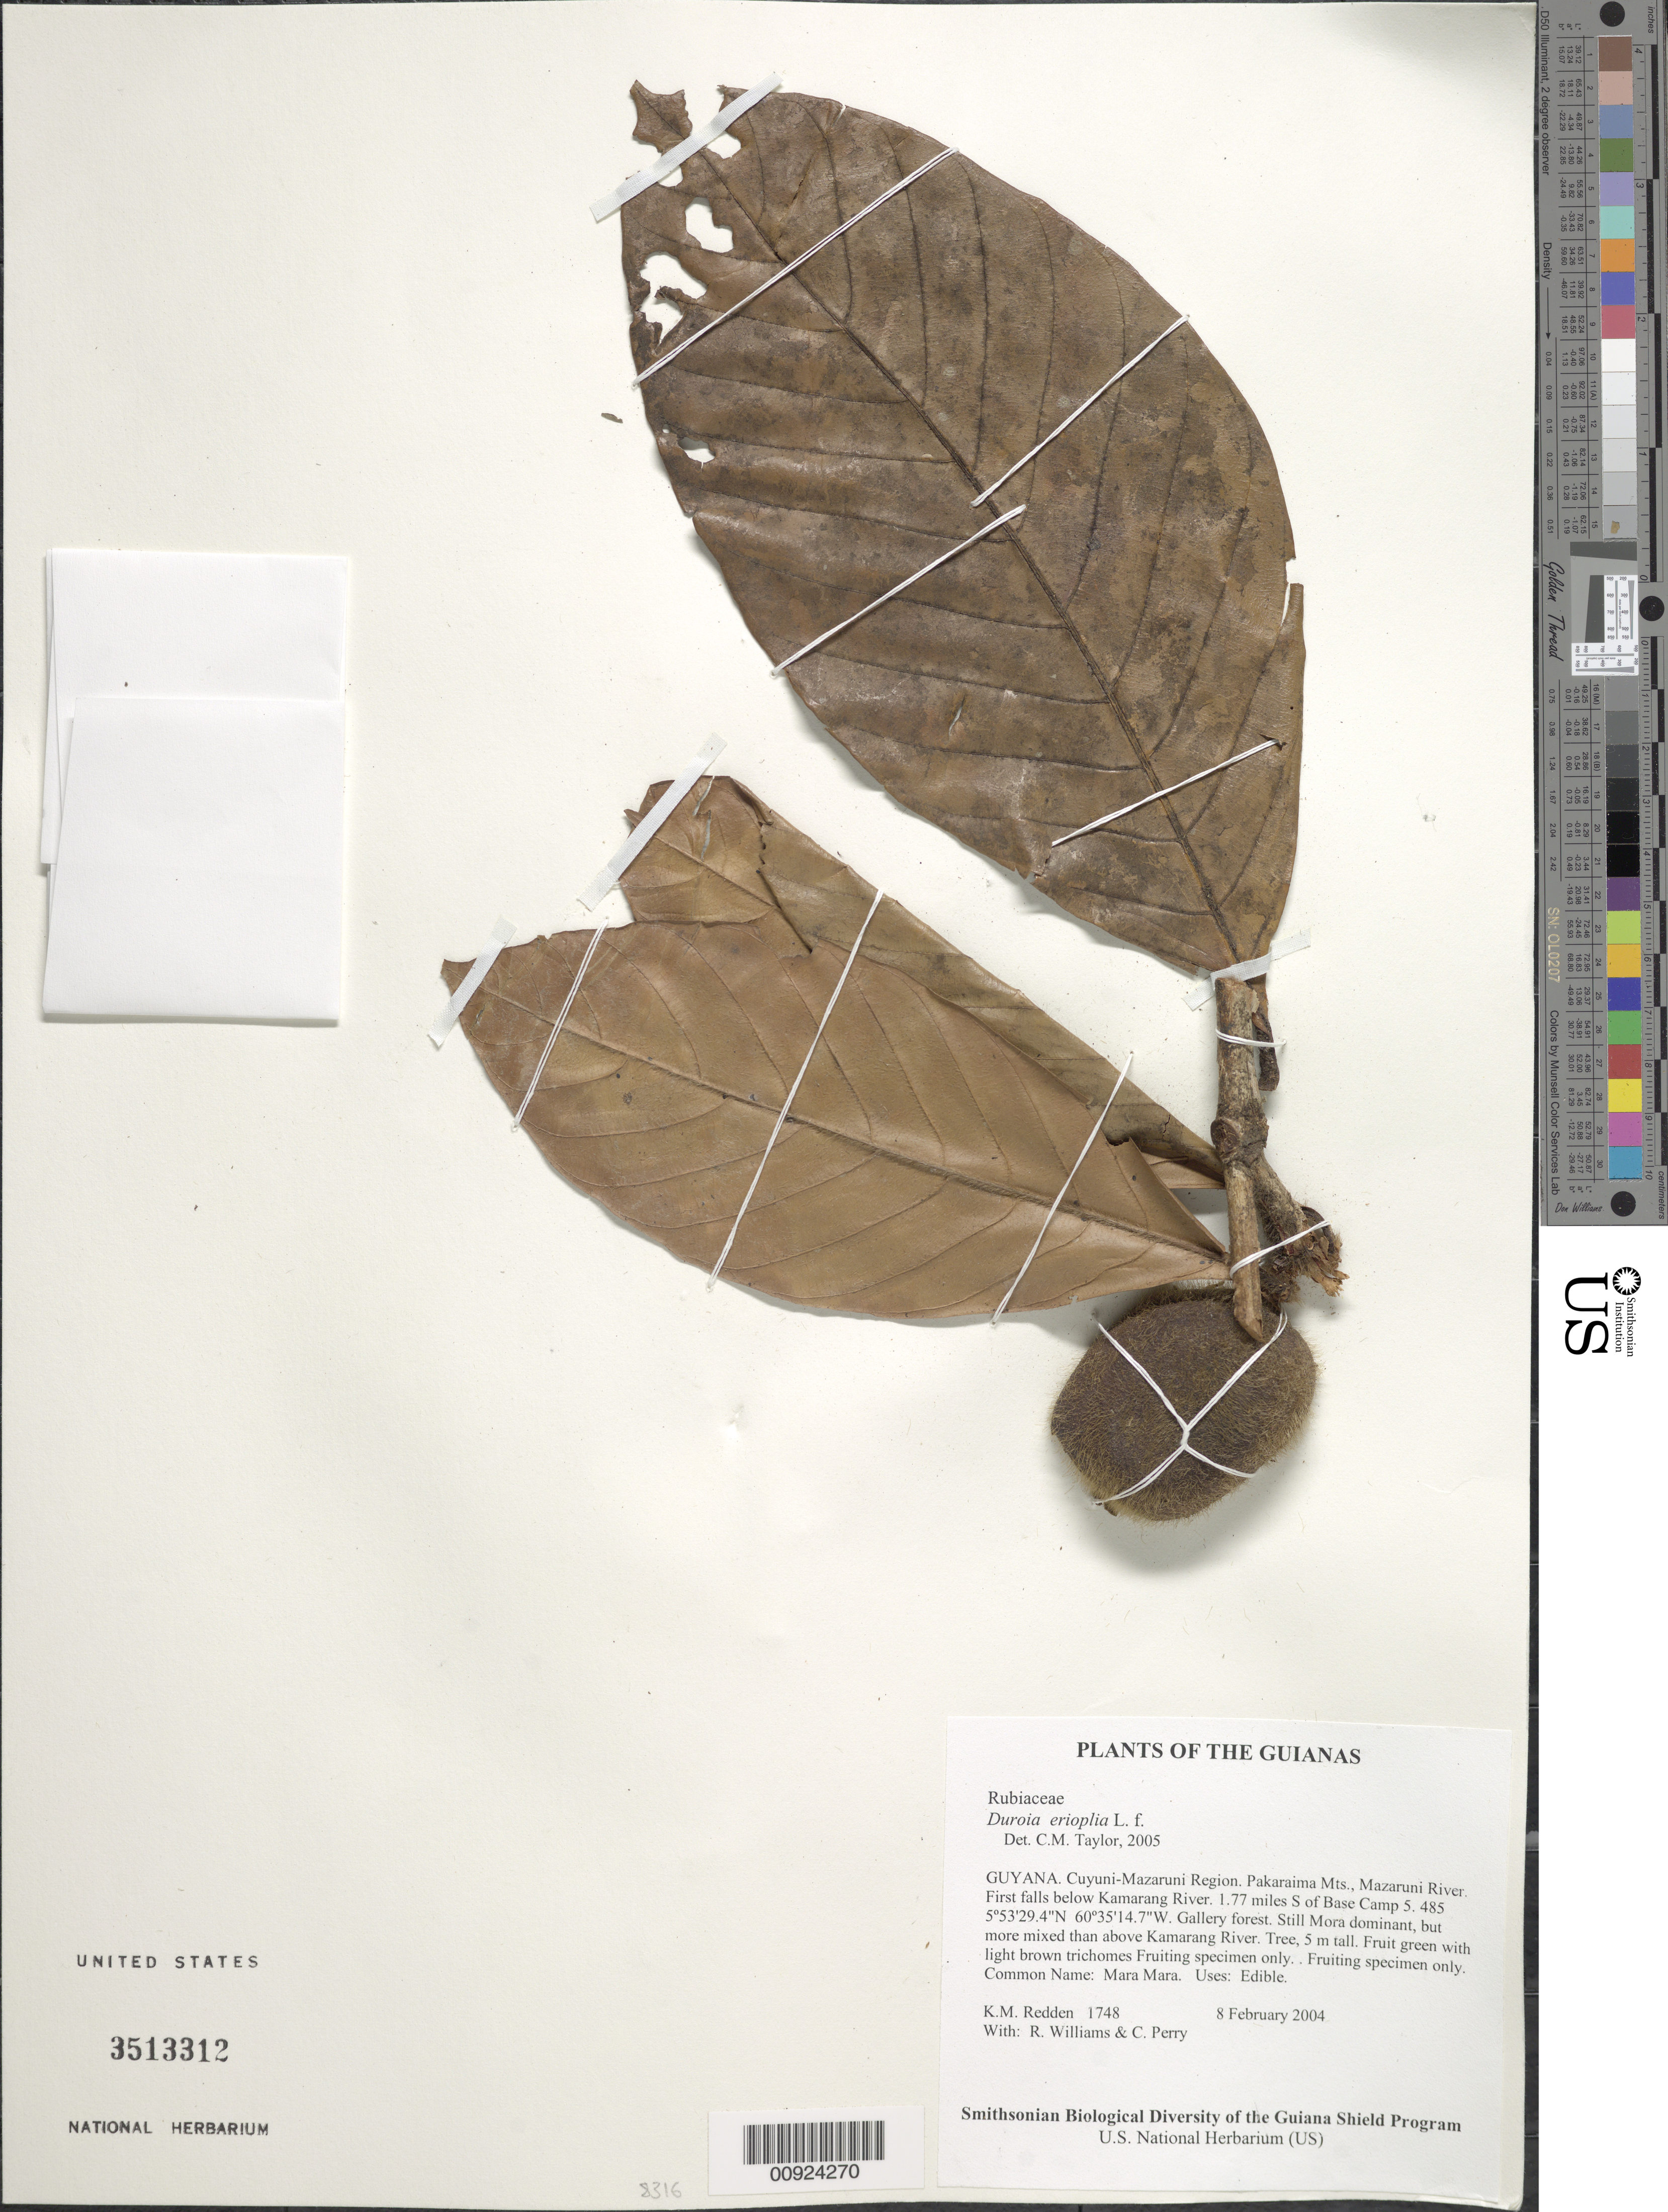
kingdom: Plantae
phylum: Tracheophyta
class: Magnoliopsida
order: Gentianales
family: Rubiaceae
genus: Duroia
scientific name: Duroia eriopila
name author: L. f.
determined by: Taylor, Charlotte M.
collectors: K. M. Redden, R. Williams & C. Perry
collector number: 1748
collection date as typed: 8 February 2004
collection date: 2004-02-08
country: Guyana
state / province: Cuyuni-Mazaruni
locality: Pakaraima Mts., Mazaruni River. First falls below Kamarang River. 1.77 miles S of Base Camp 5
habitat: Gallery forest. Still Mora-dominant, but more mixed than above Kamarang River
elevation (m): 485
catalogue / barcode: US 3513312